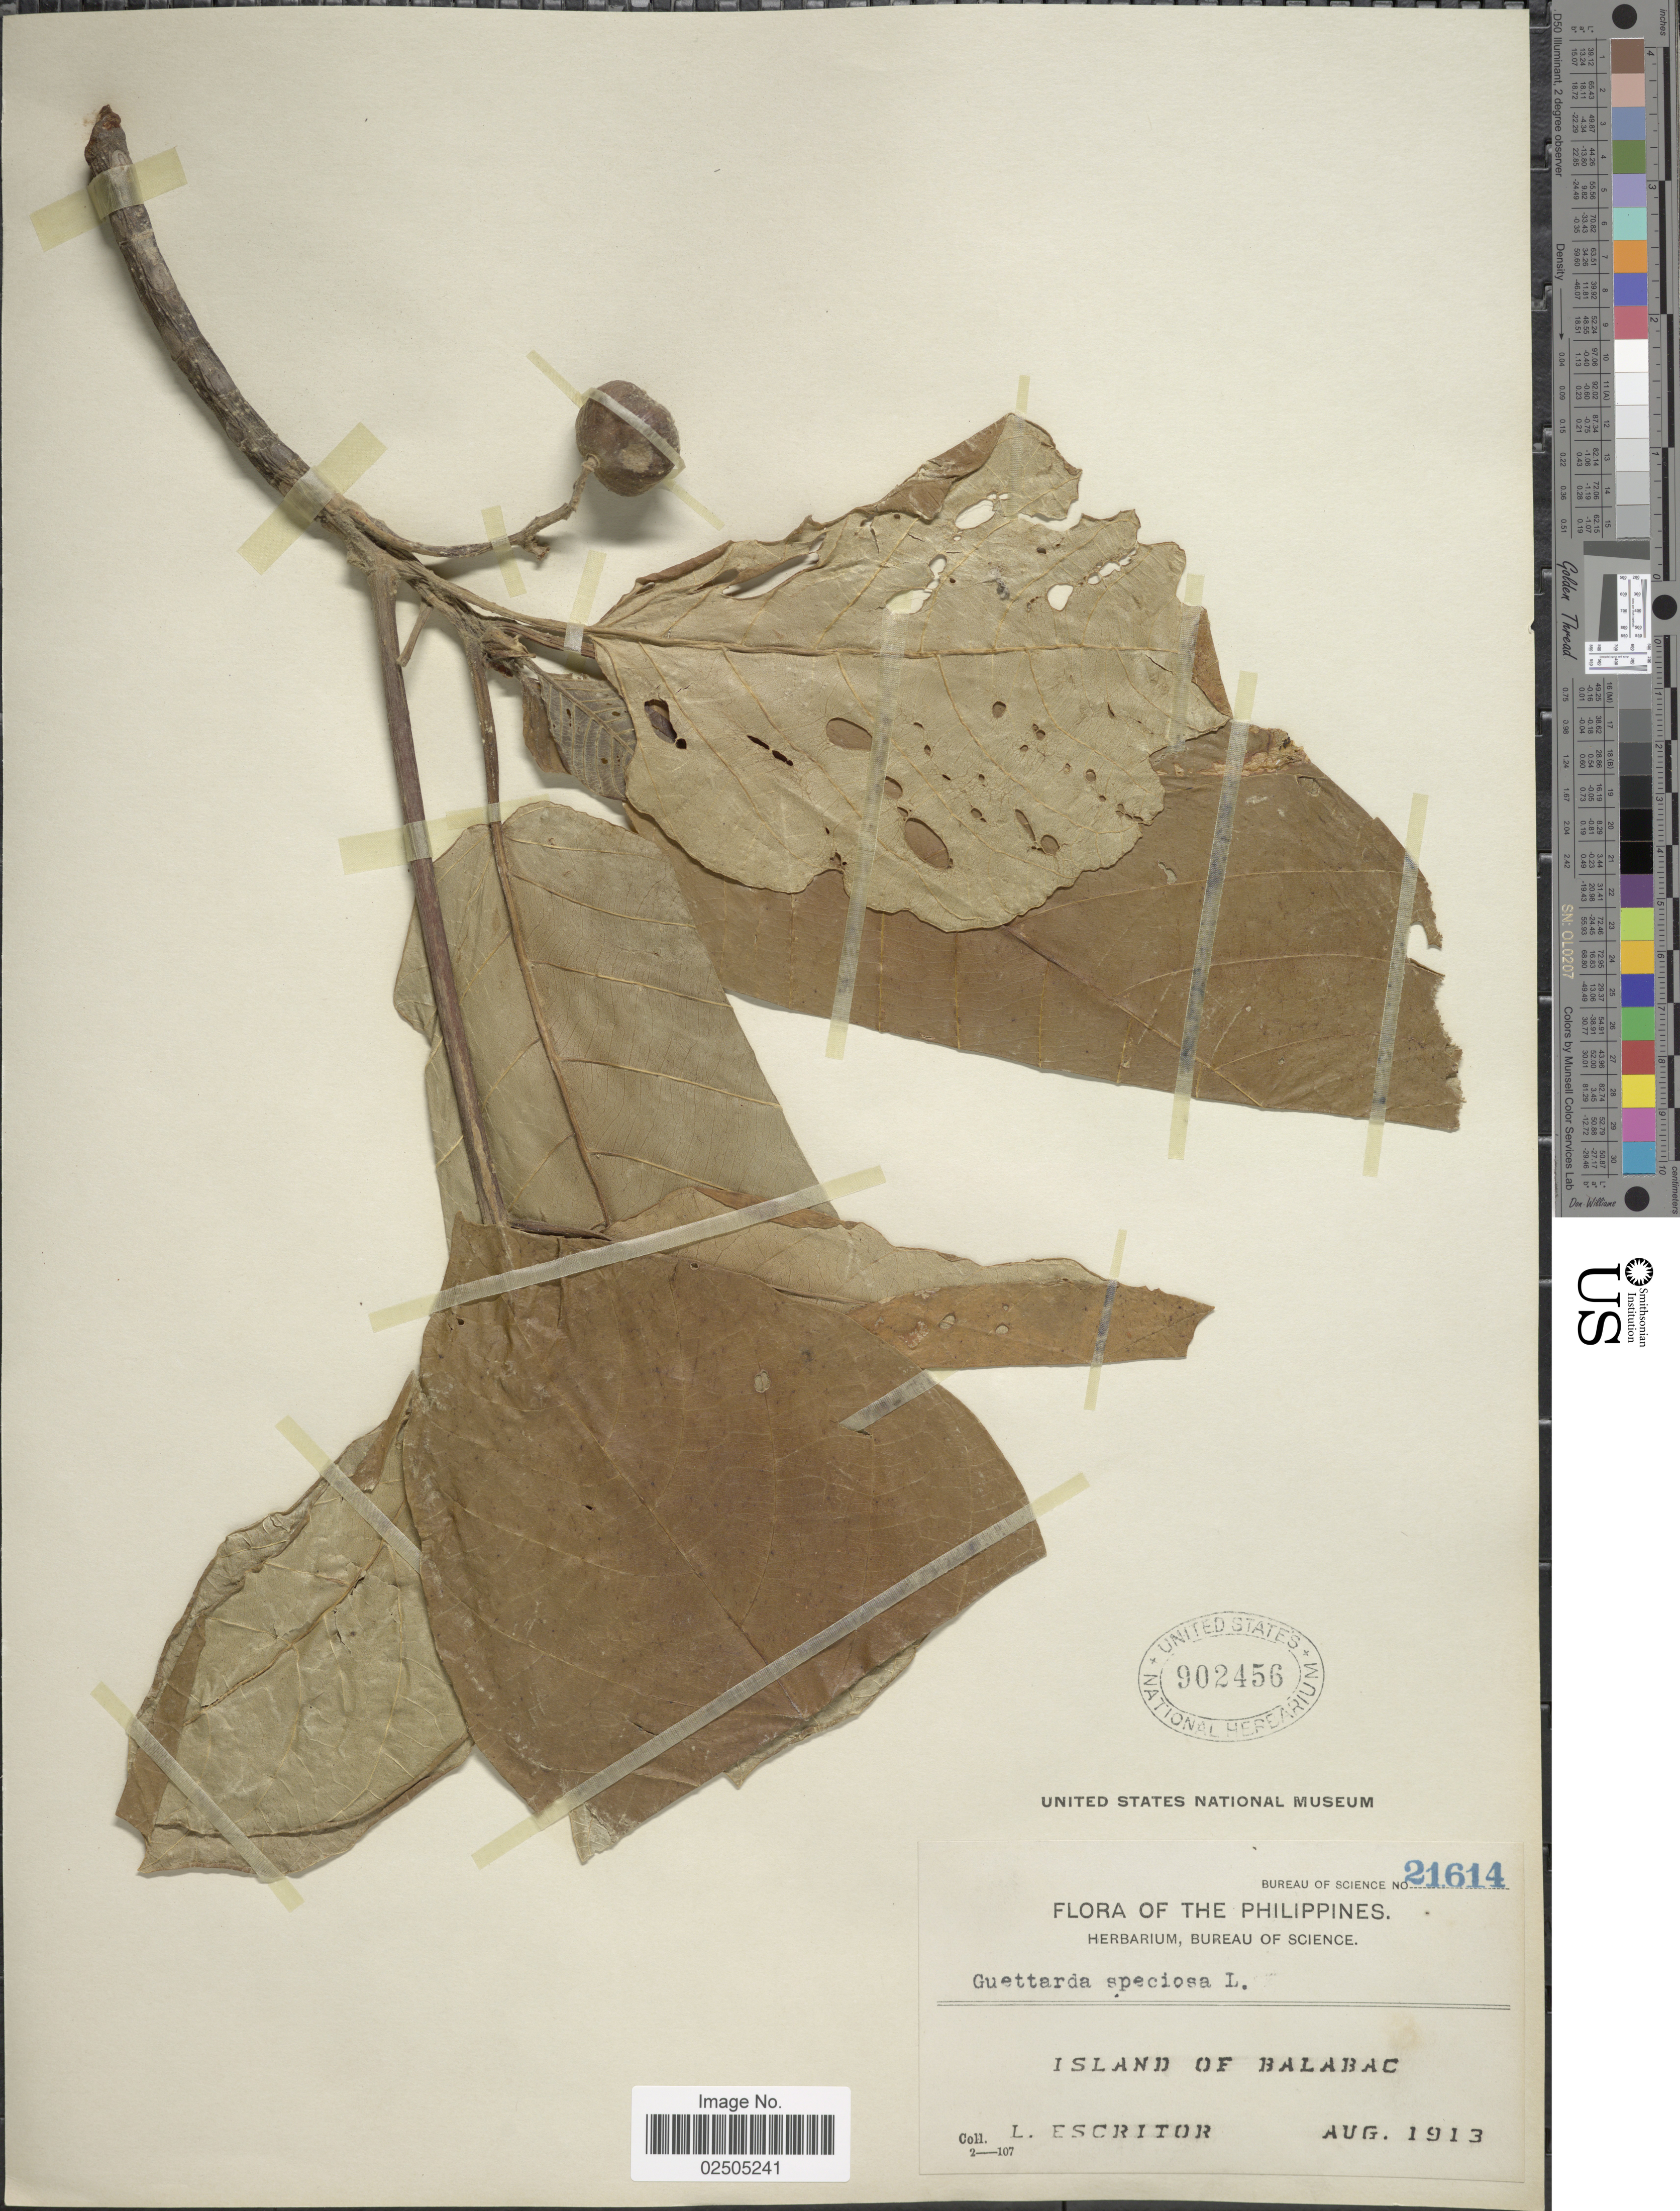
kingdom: Plantae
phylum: Tracheophyta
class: Magnoliopsida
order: Gentianales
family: Rubiaceae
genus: Guettarda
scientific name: Guettarda speciosa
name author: L.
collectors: L. Escritor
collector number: Bureau Of Science 21614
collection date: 1913-08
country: Philippines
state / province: Mimaropa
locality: Island of Balabac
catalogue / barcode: US 902456